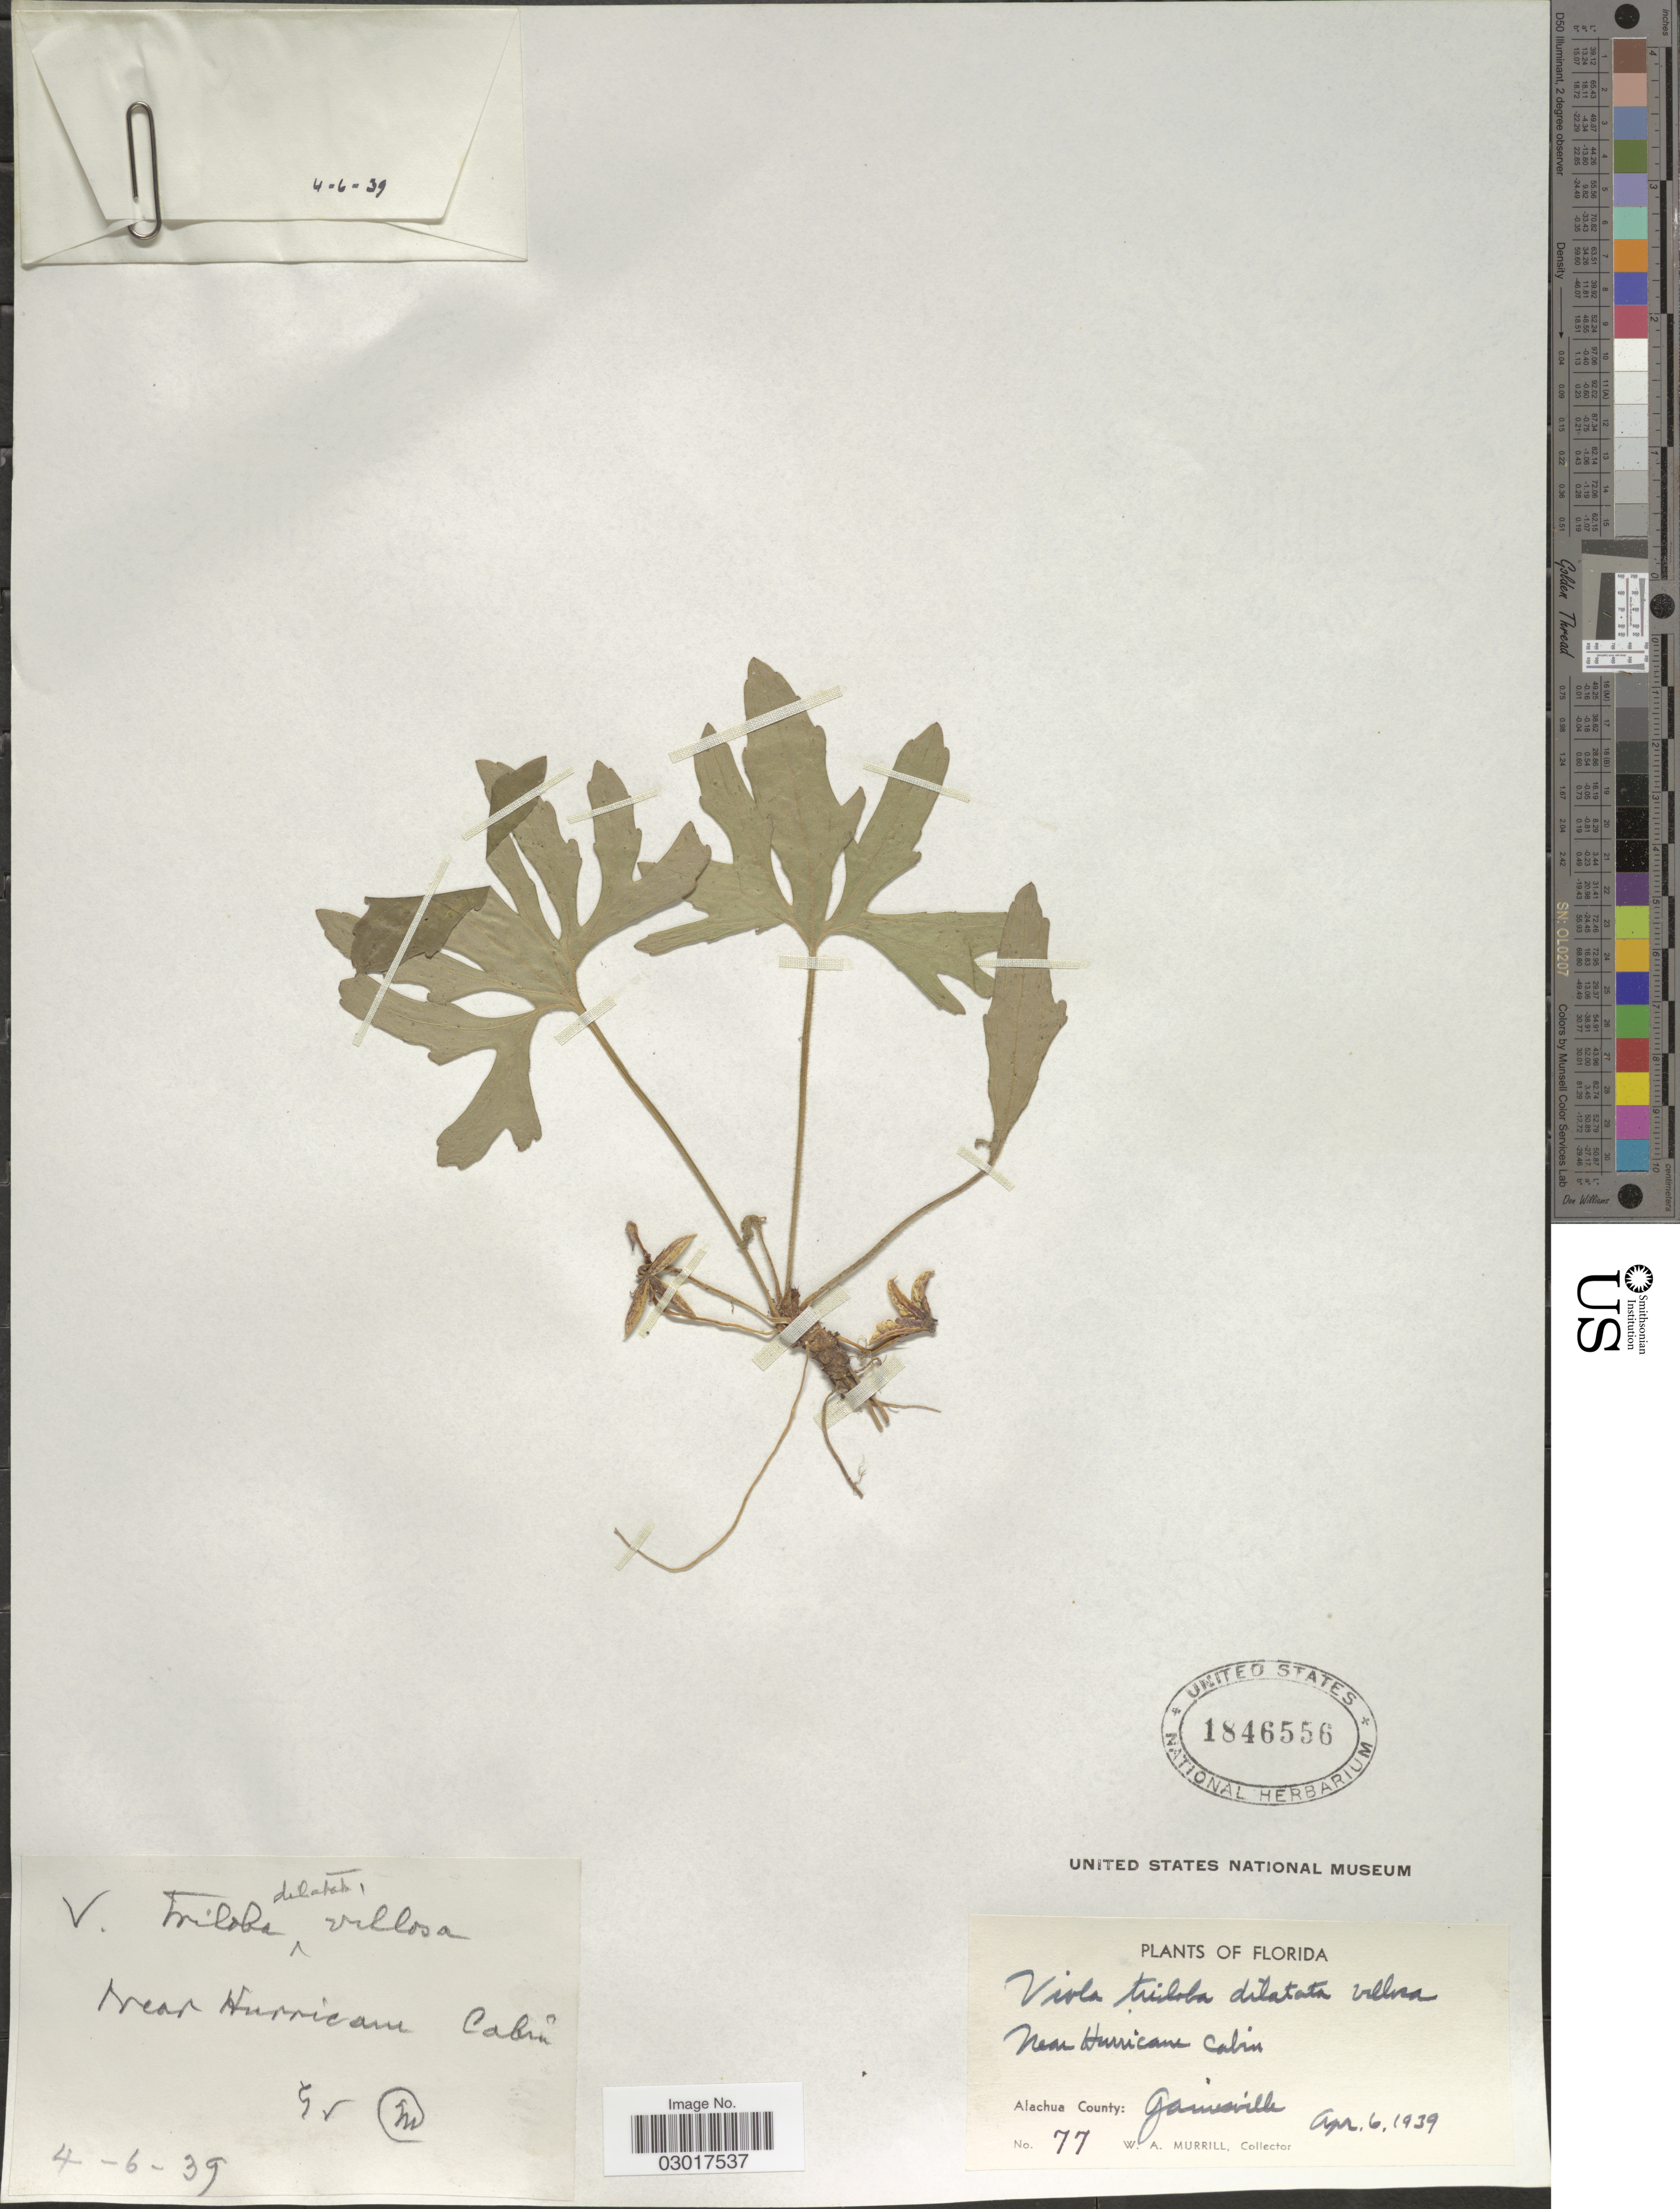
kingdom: Plantae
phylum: Tracheophyta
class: Magnoliopsida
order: Malpighiales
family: Violaceae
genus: Viola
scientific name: Viola triloba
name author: Schwein.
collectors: W. A. Murrill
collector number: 77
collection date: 1939-04-06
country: United States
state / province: Florida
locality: Near Hurricane cabin, Alachua County: Gainesville.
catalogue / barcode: US 1846556